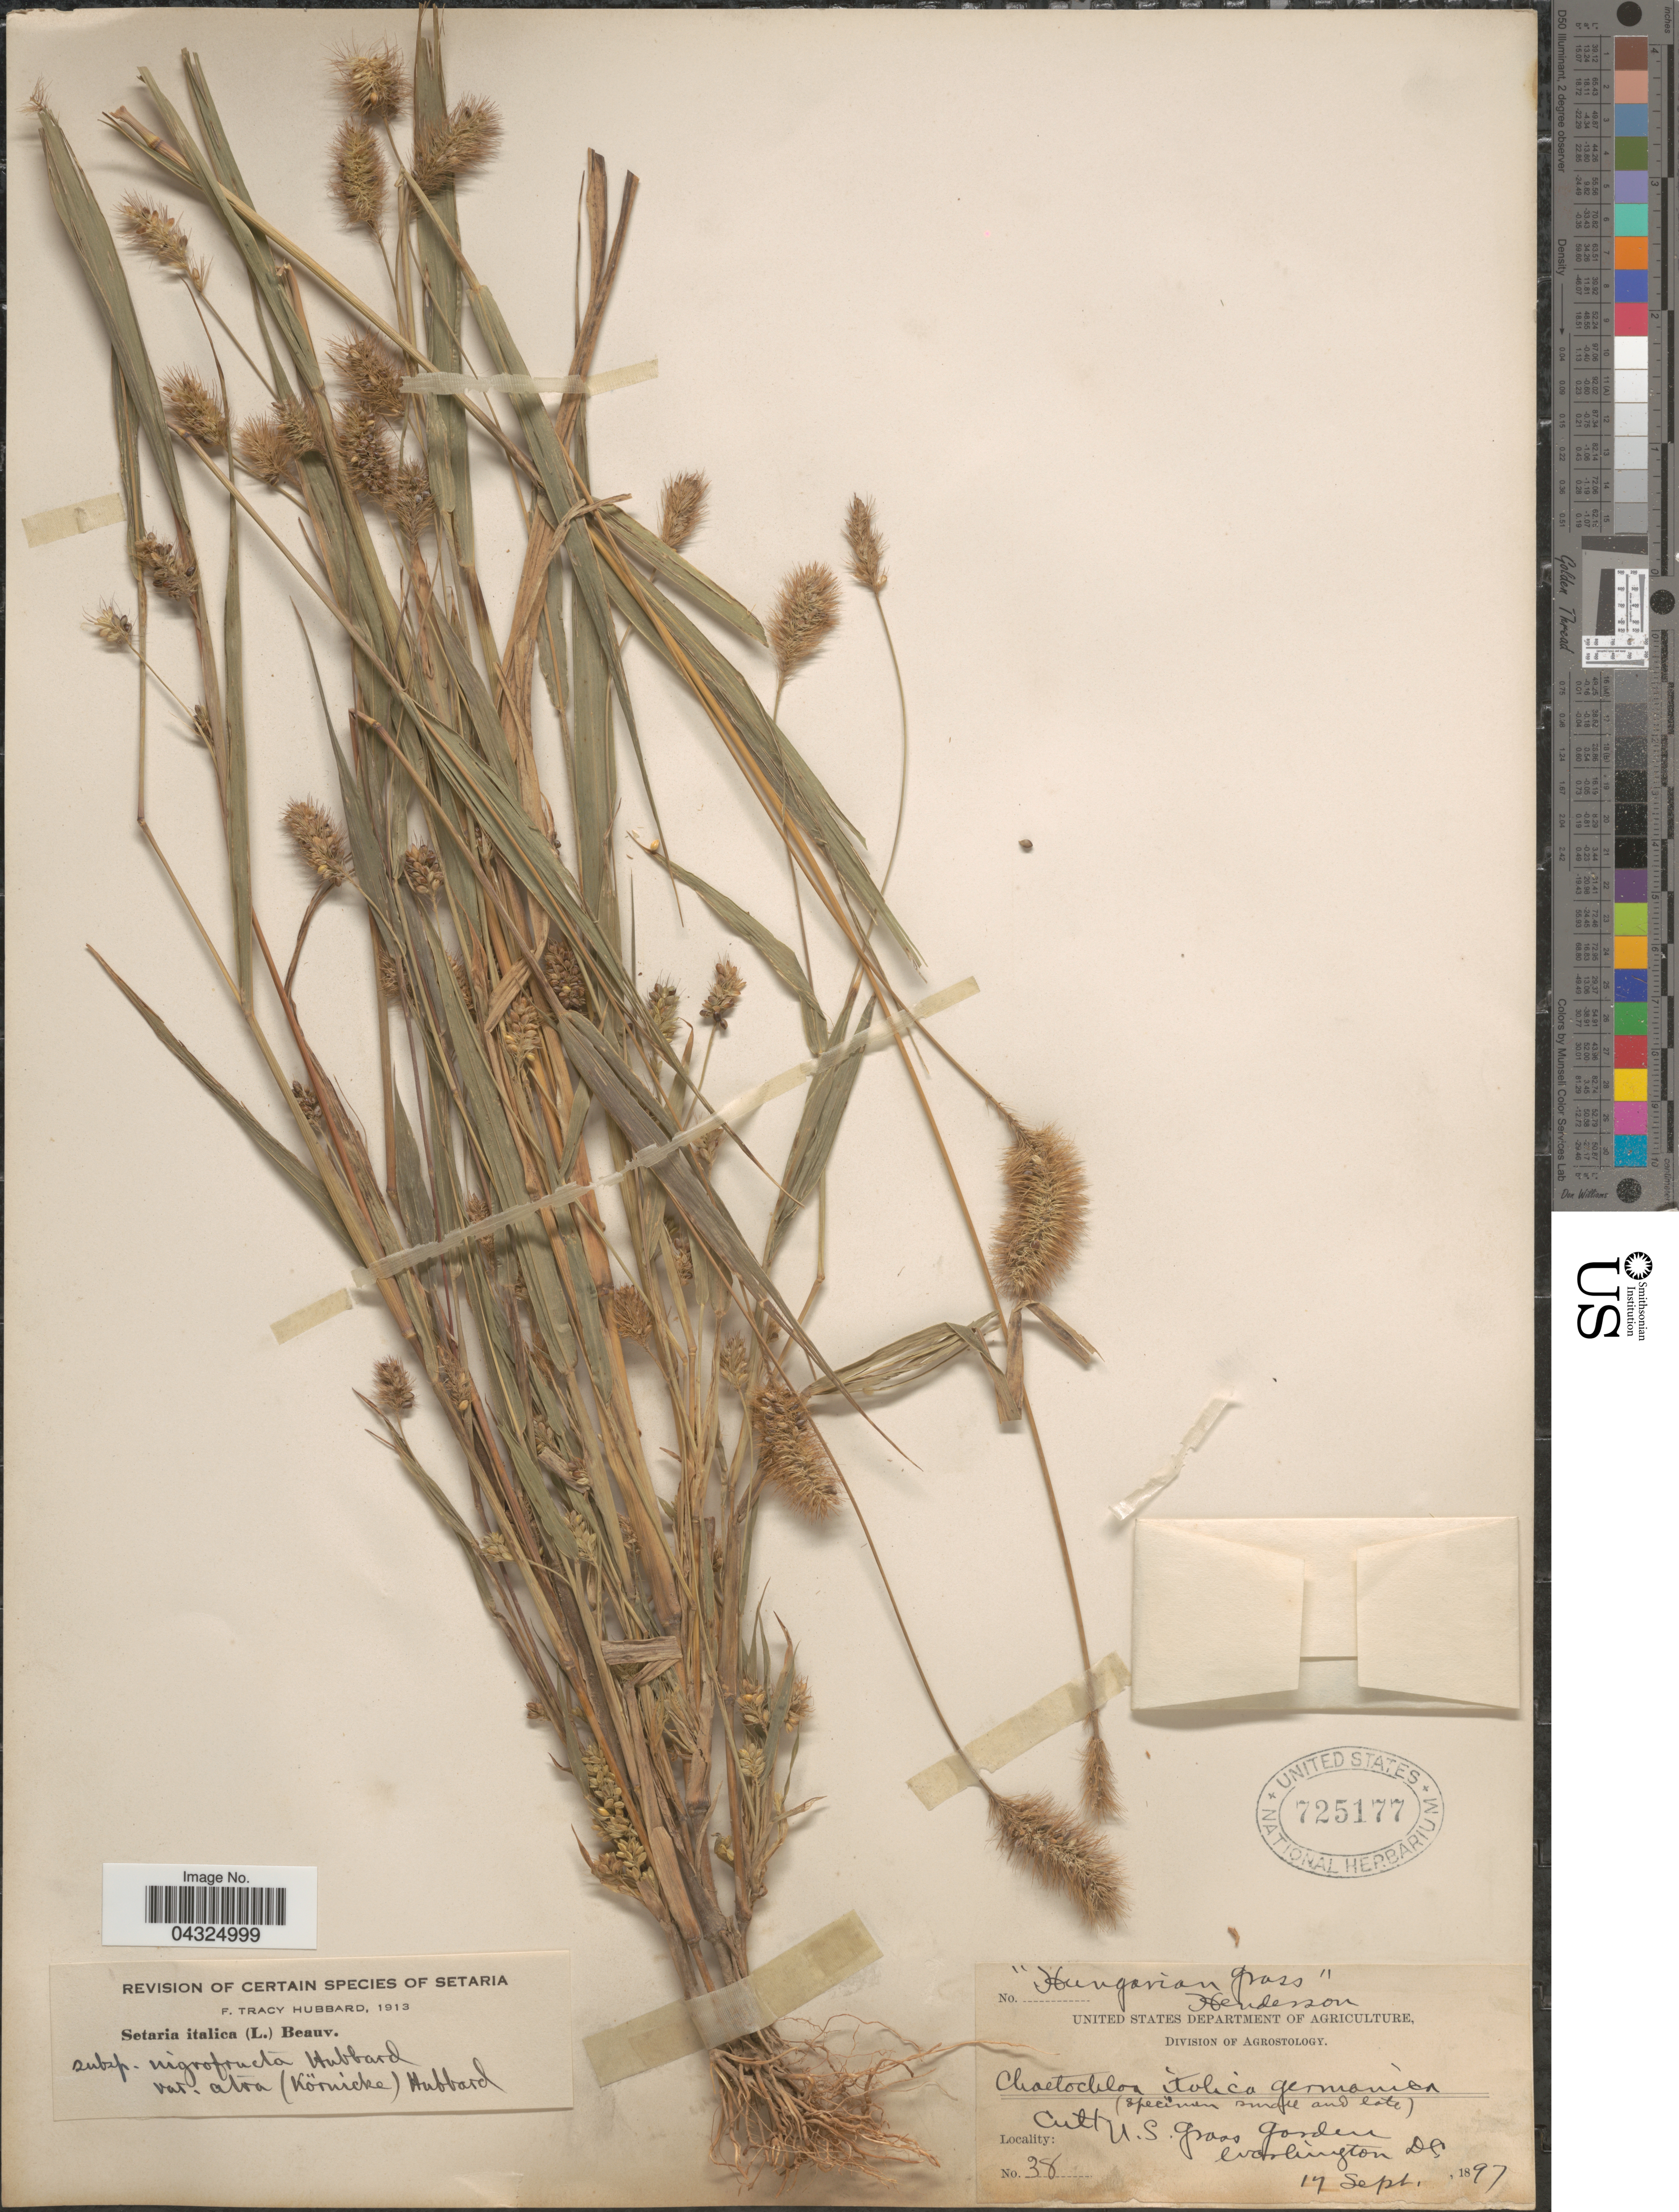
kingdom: Plantae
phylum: Tracheophyta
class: Liliopsida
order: Poales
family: Poaceae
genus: Setaria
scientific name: Setaria italica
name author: (L.) P. Beauv.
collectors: -. Henderson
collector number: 38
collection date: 1897-09-17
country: United States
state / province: District of Columbia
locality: Cult U. S. Grass Garden. Washington DC.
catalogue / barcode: US 725177